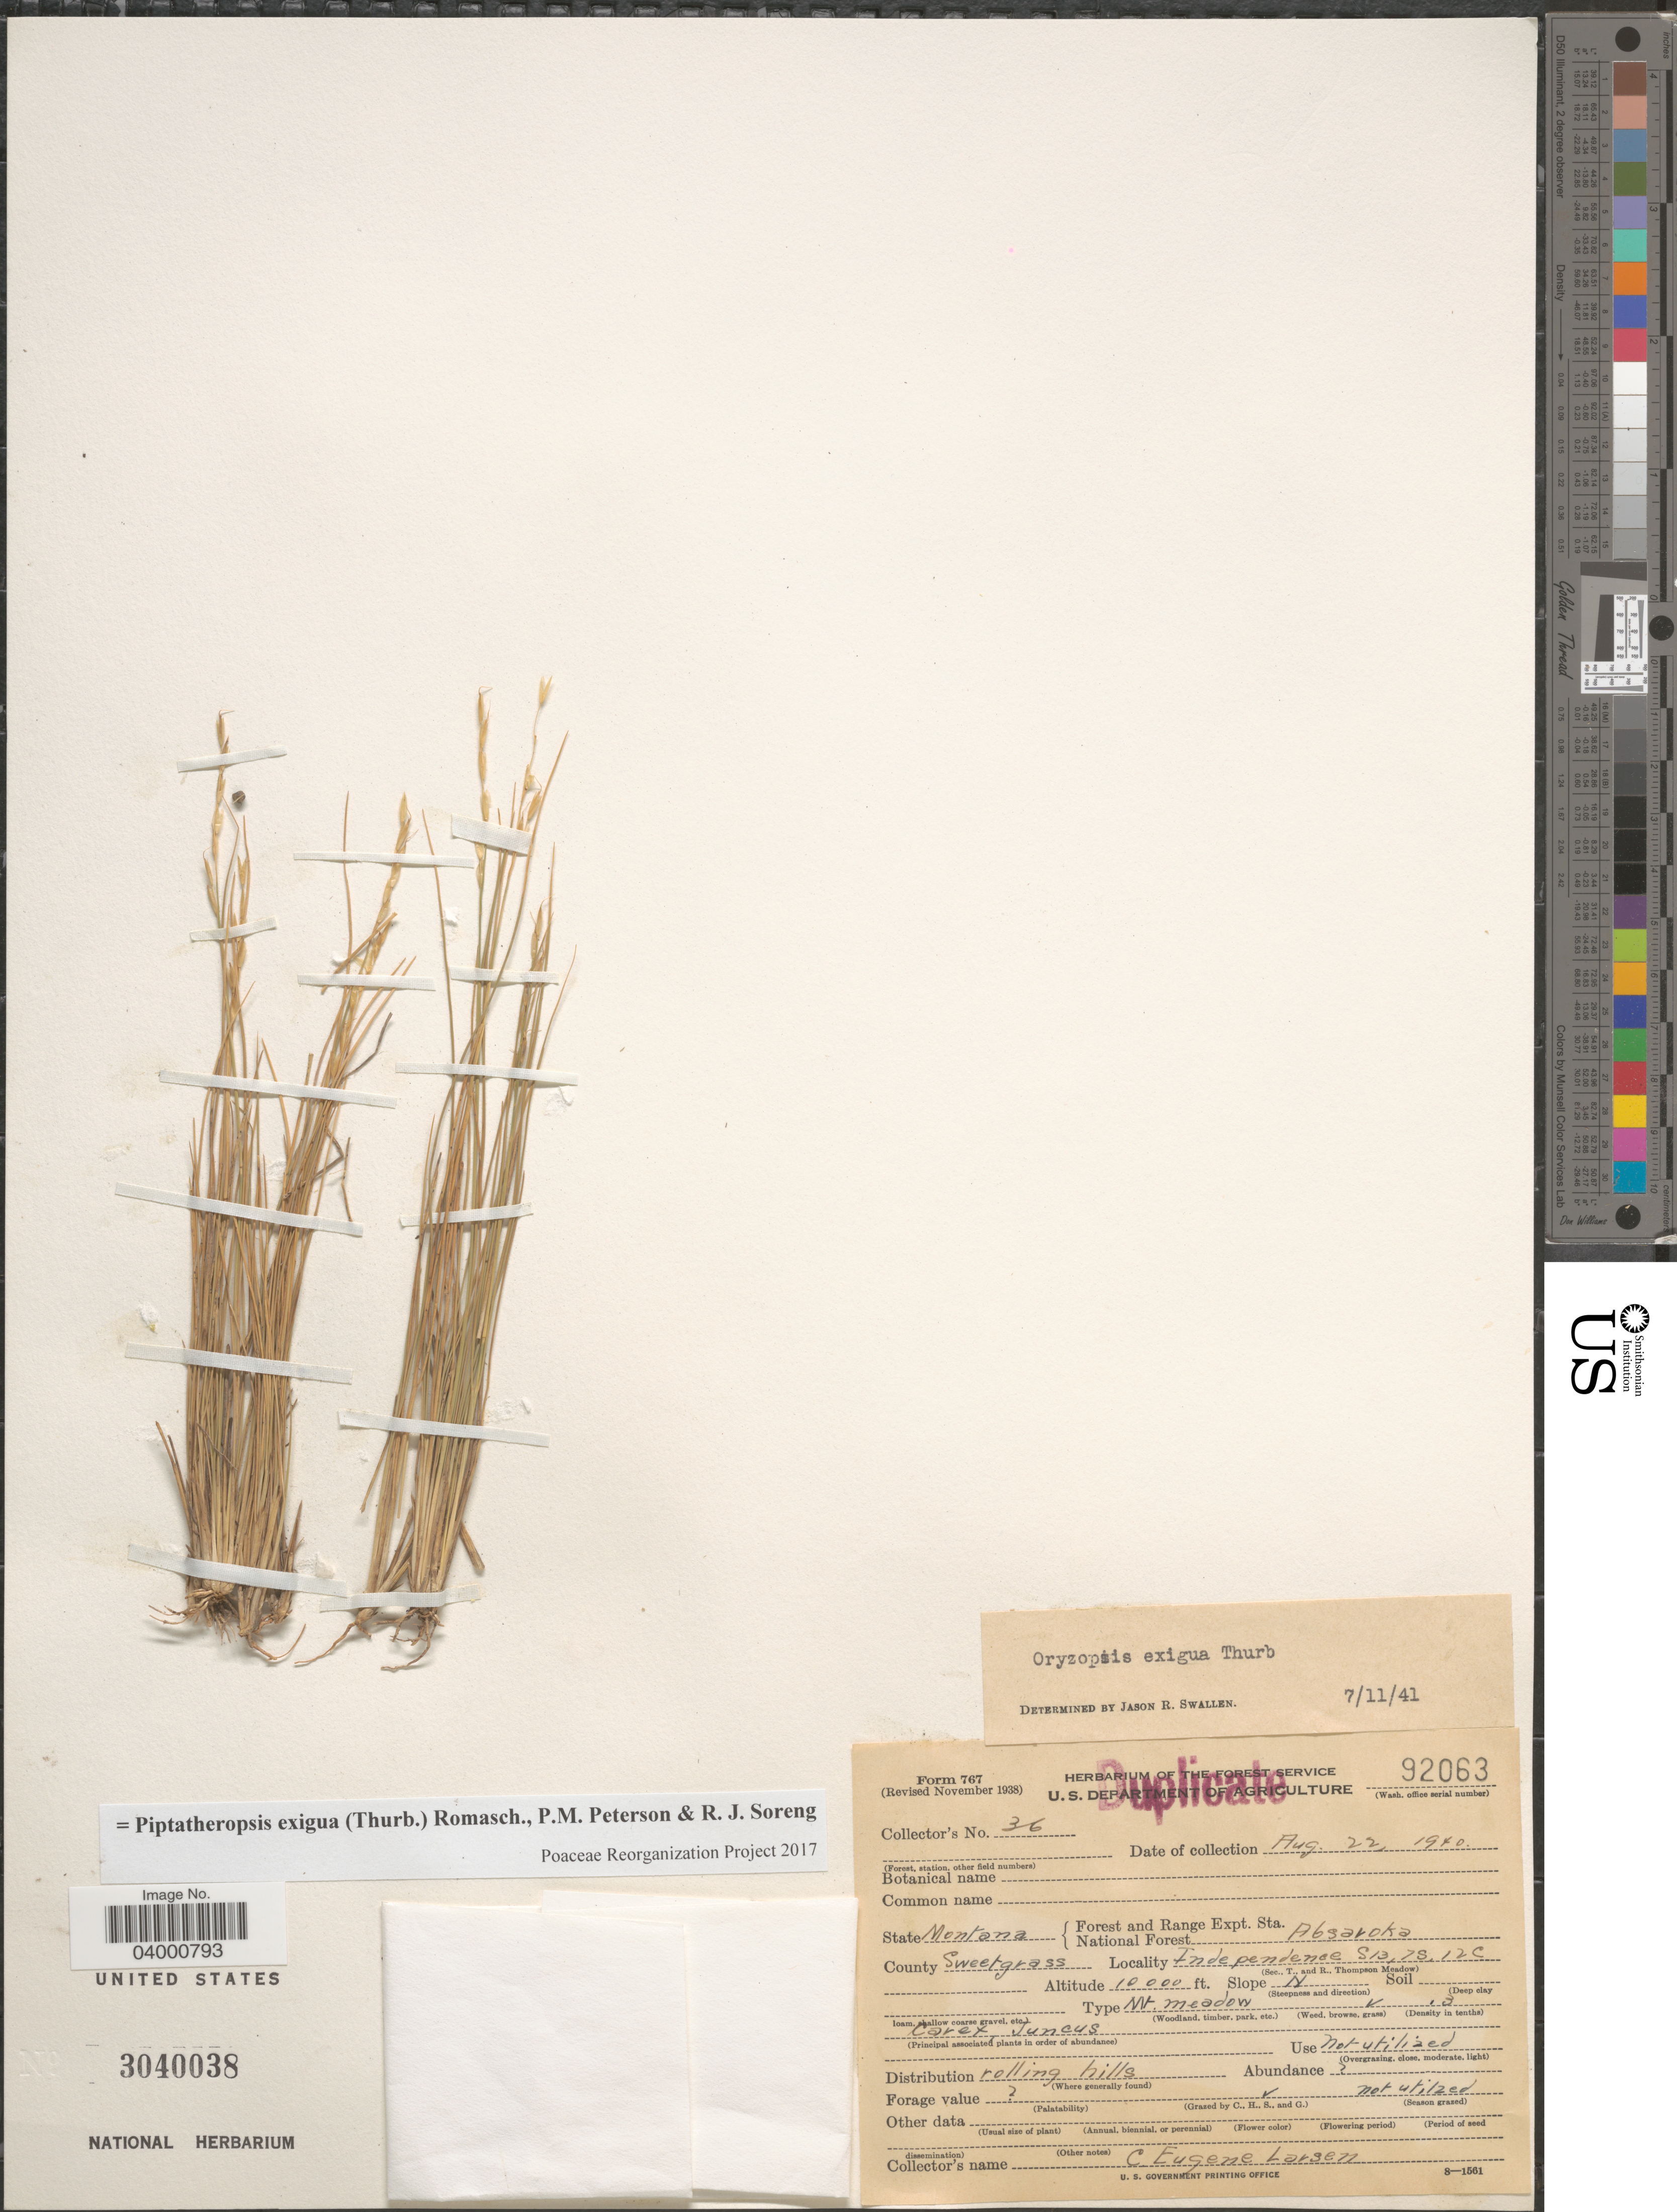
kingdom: Plantae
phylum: Tracheophyta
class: Liliopsida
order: Poales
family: Poaceae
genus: Piptatheropsis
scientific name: Piptatheropsis exigua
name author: (Thurb.) Romasch. et al.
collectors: C. Larsen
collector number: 36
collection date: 1940-08-22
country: United States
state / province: Montana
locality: Forest and Range Expt. Sta. National Forest Absaroka. County Sweetgrass. Independence S13, 7S, 12C.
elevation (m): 3048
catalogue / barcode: US 3040038